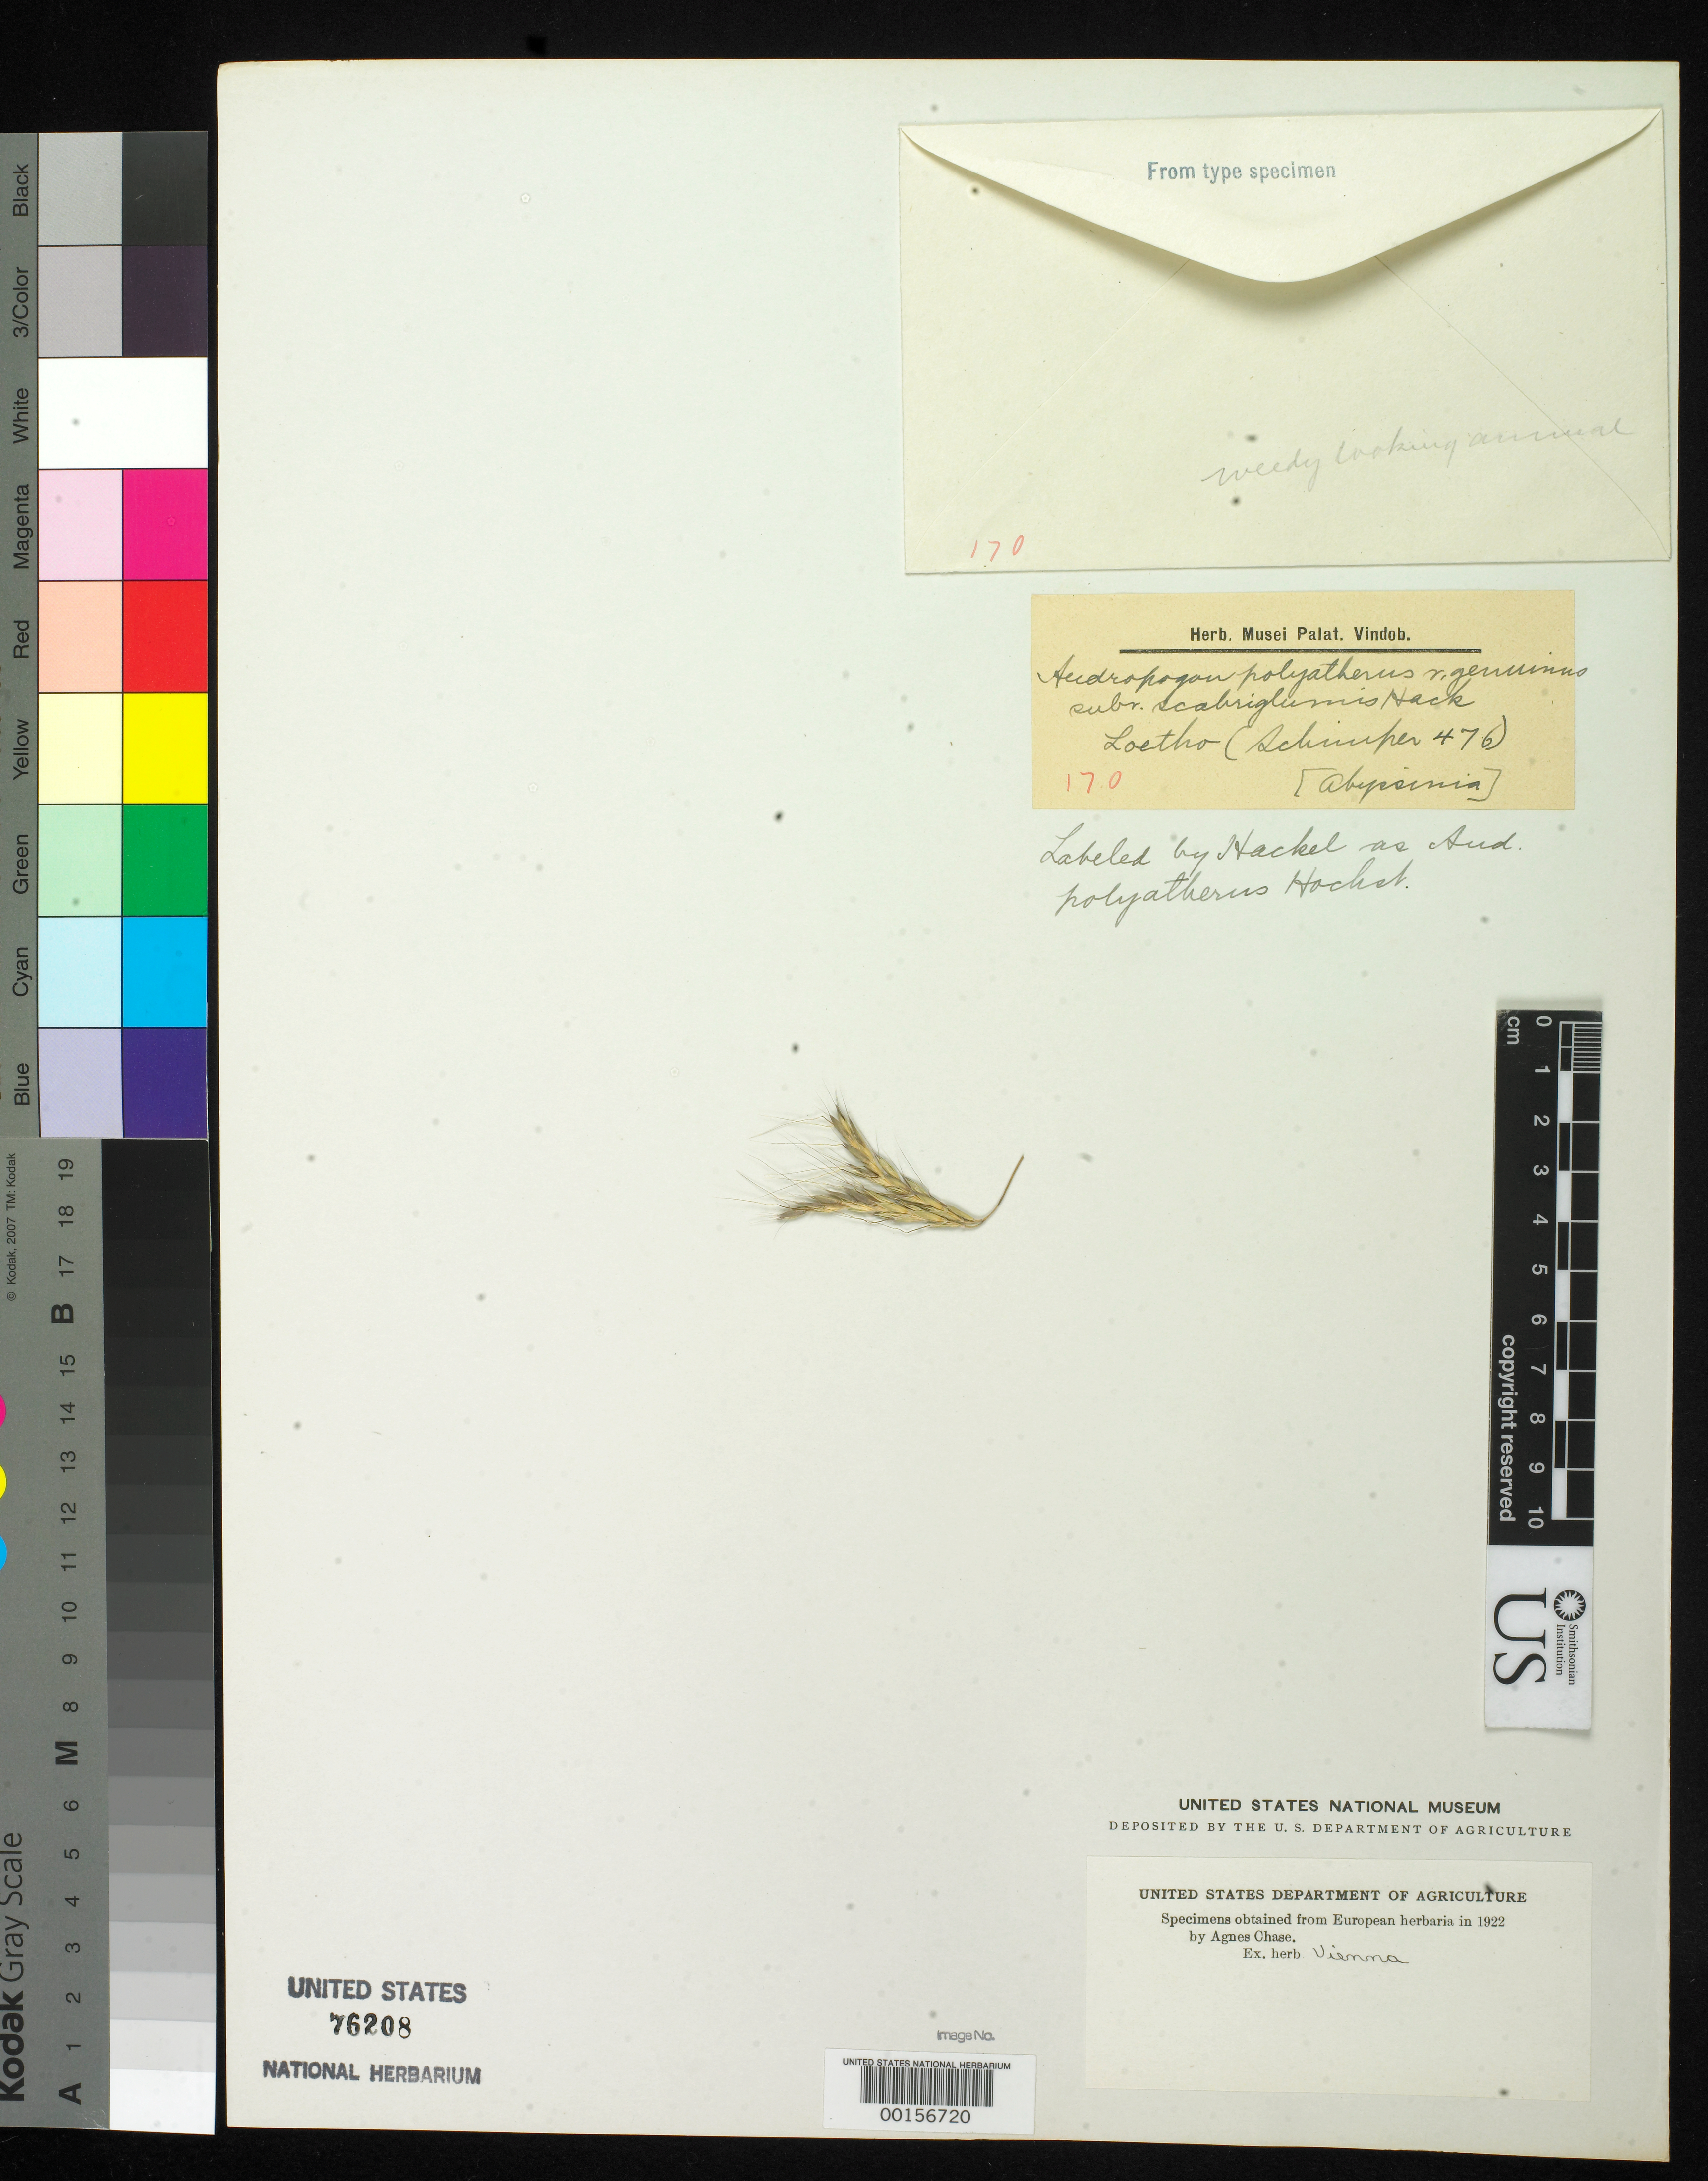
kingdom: Plantae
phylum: Tracheophyta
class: Liliopsida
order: Poales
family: Poaceae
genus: Andropogon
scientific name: Andropogon polyatherus subvar. scabriglumis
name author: Hack. in A. DC.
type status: Type Fragment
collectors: G. W. Schimper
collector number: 476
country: Ethiopia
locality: Abyssinia.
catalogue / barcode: US 76208